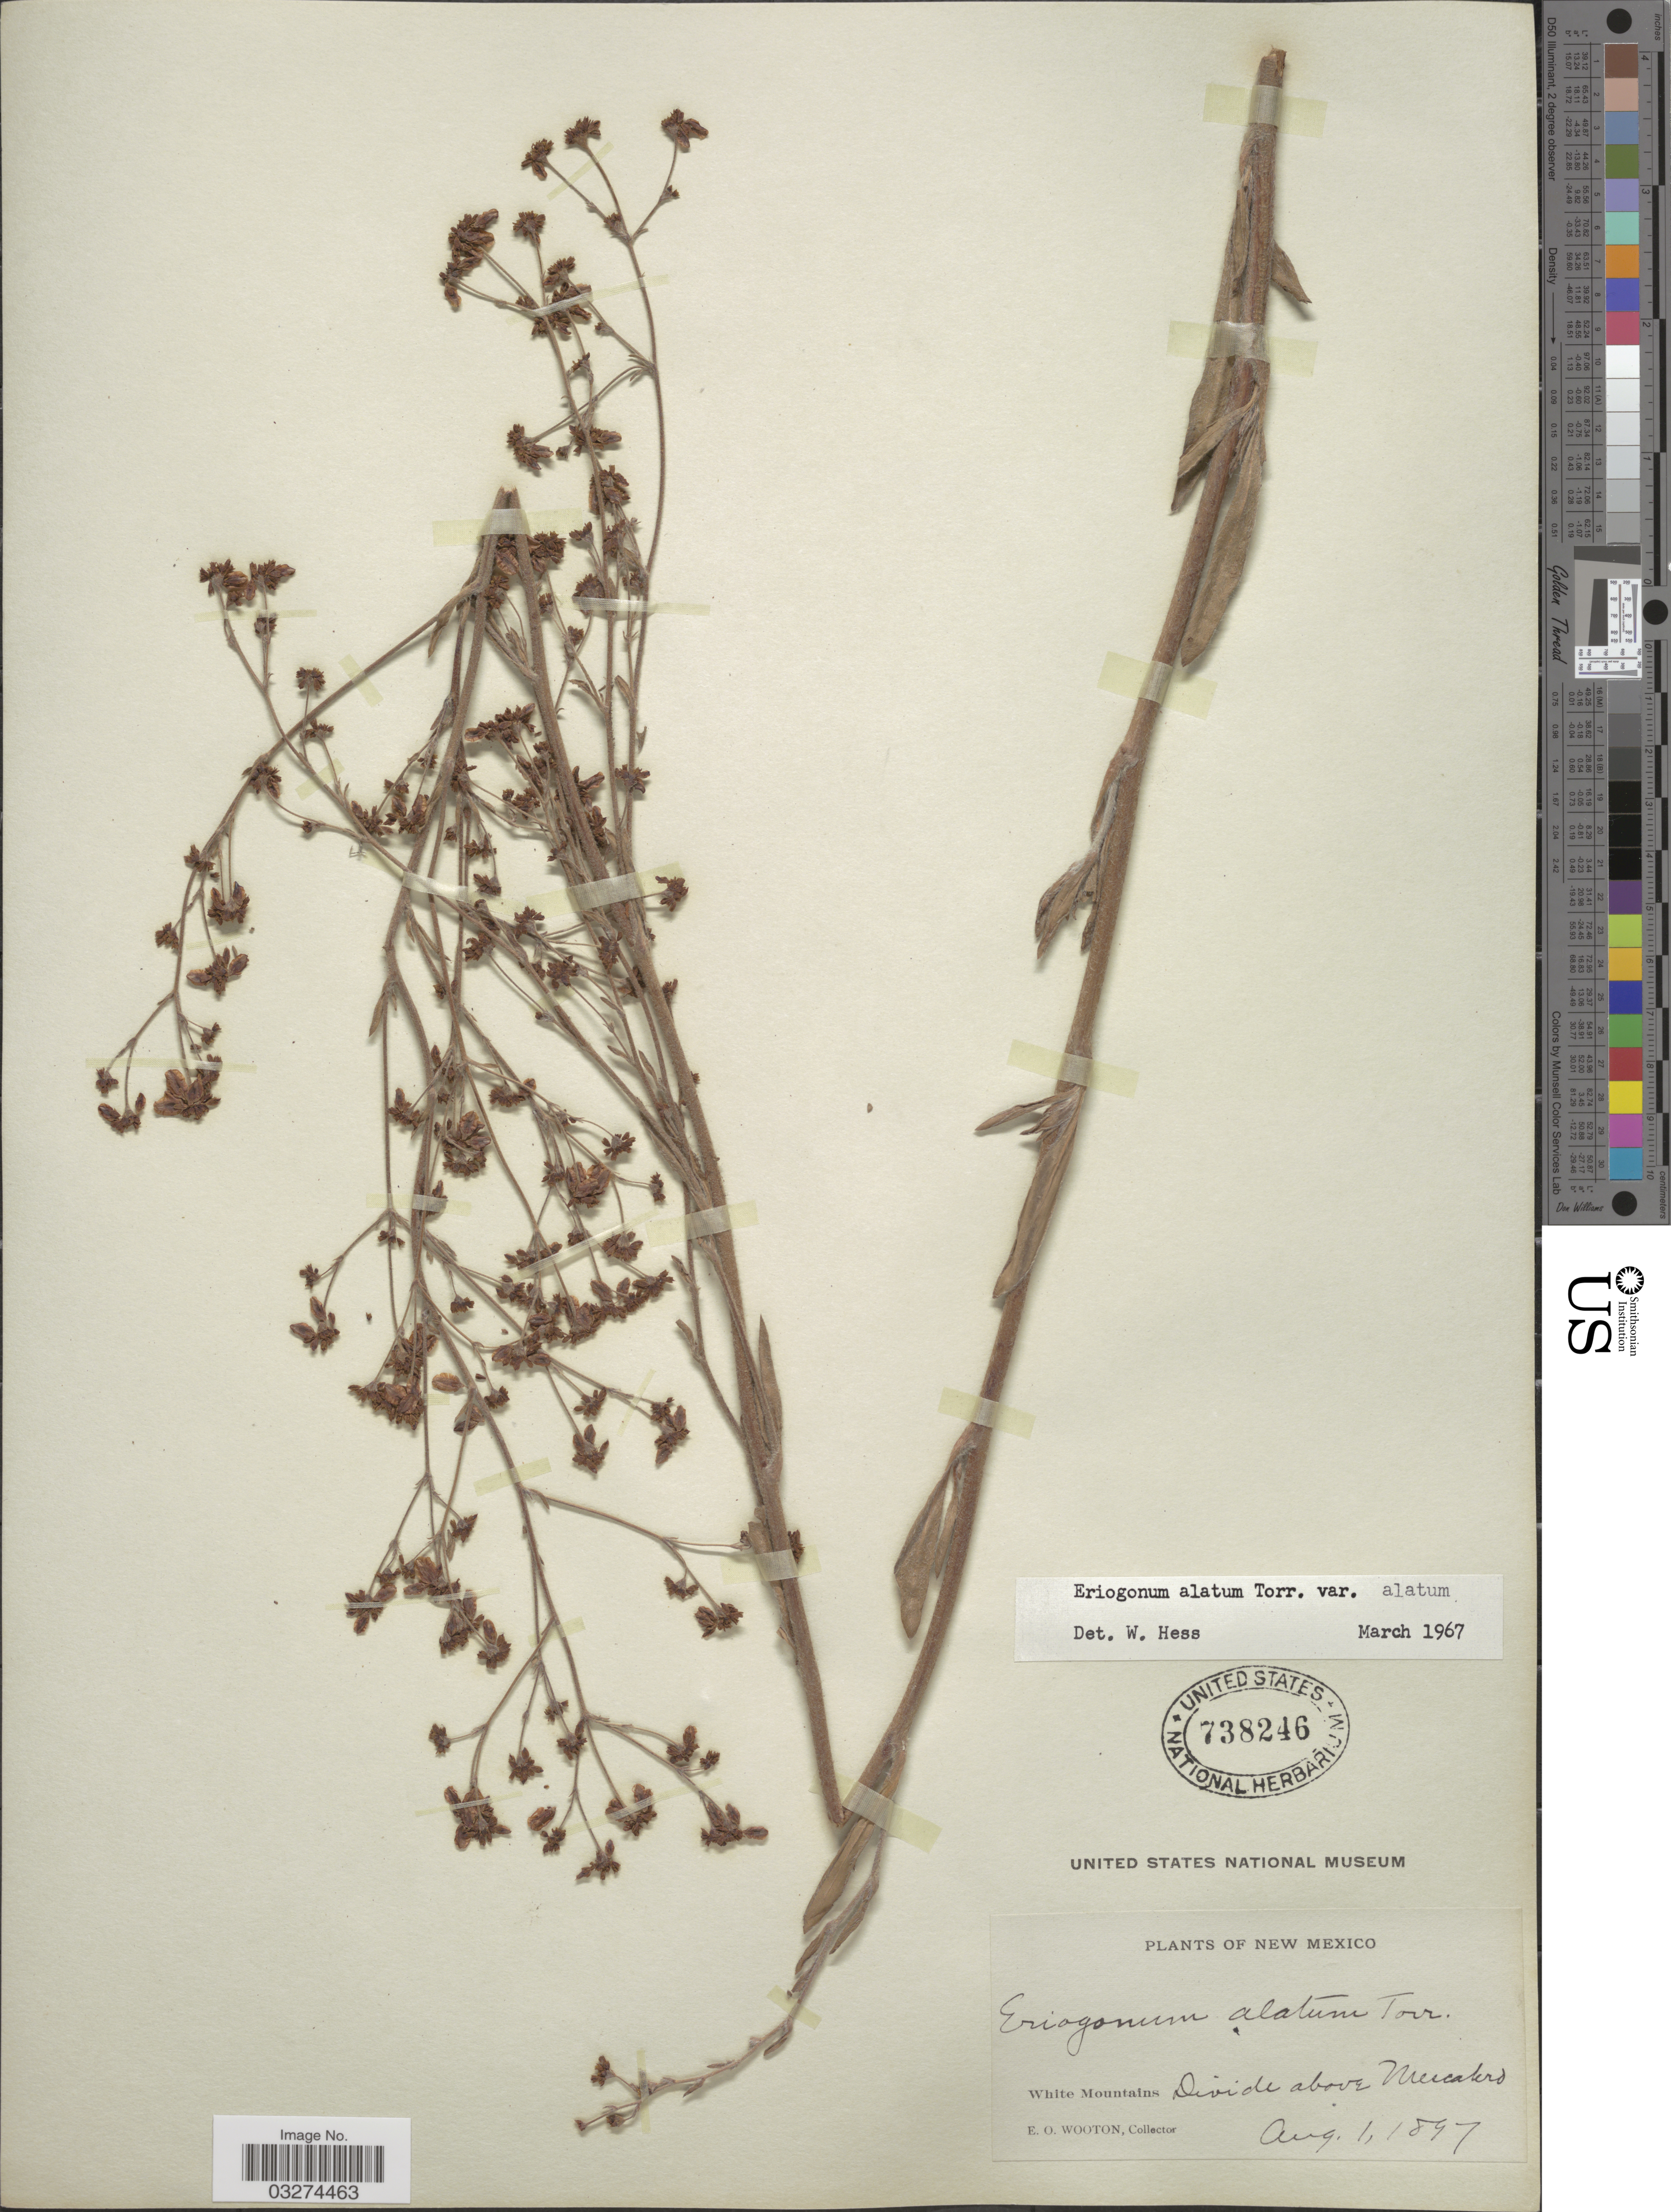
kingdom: Plantae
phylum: Tracheophyta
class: Magnoliopsida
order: Caryophyllales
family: Polygonaceae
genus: Eriogonum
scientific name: Eriogonum alatum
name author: Torr.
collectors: E. O. Wooton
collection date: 1897-08-01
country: United States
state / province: New Mexico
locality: White Mountains, Divide above Mescalero.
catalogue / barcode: US 738246